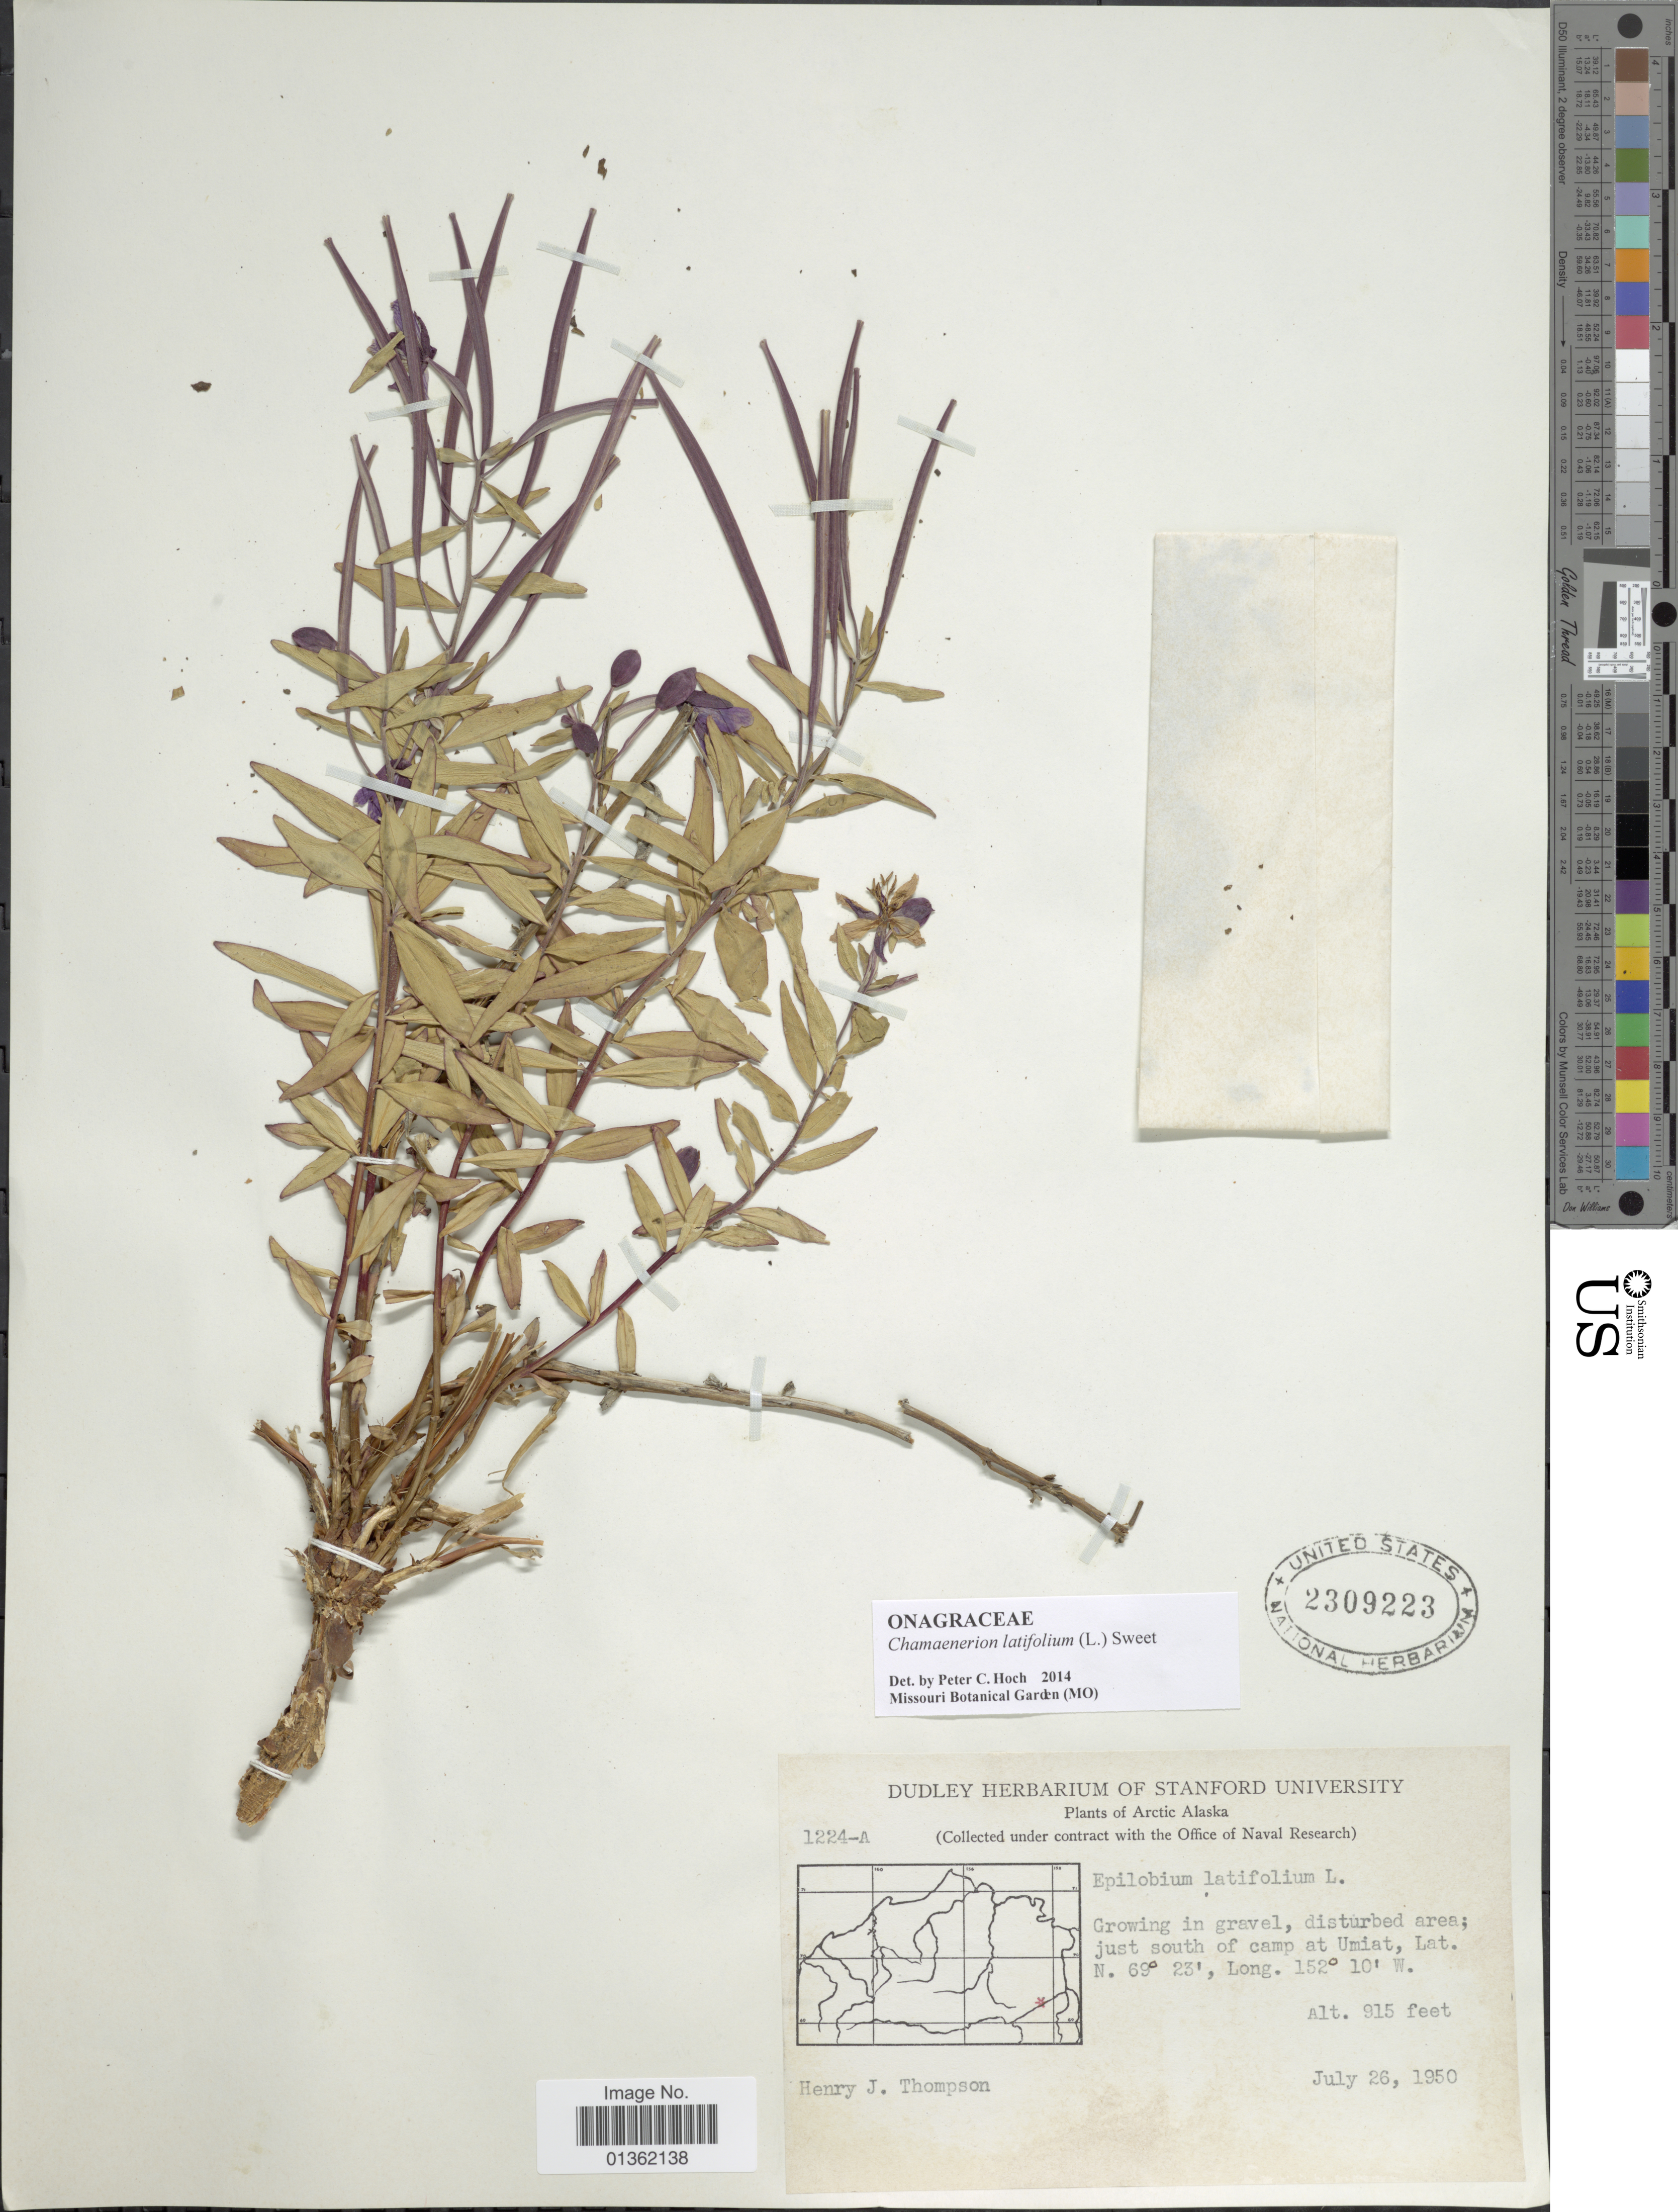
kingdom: Plantae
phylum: Tracheophyta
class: Magnoliopsida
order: Myrtales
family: Onagraceae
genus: Chamaenerion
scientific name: Chamaenerion latifolium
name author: (L.) Th. Fr. & Lange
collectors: H. J. Thompson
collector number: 1224-A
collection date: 1950-07-26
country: United States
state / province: Alaska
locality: Arctic Alaska. Just south of camp at Umiat.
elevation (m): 279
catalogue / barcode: US 2309223